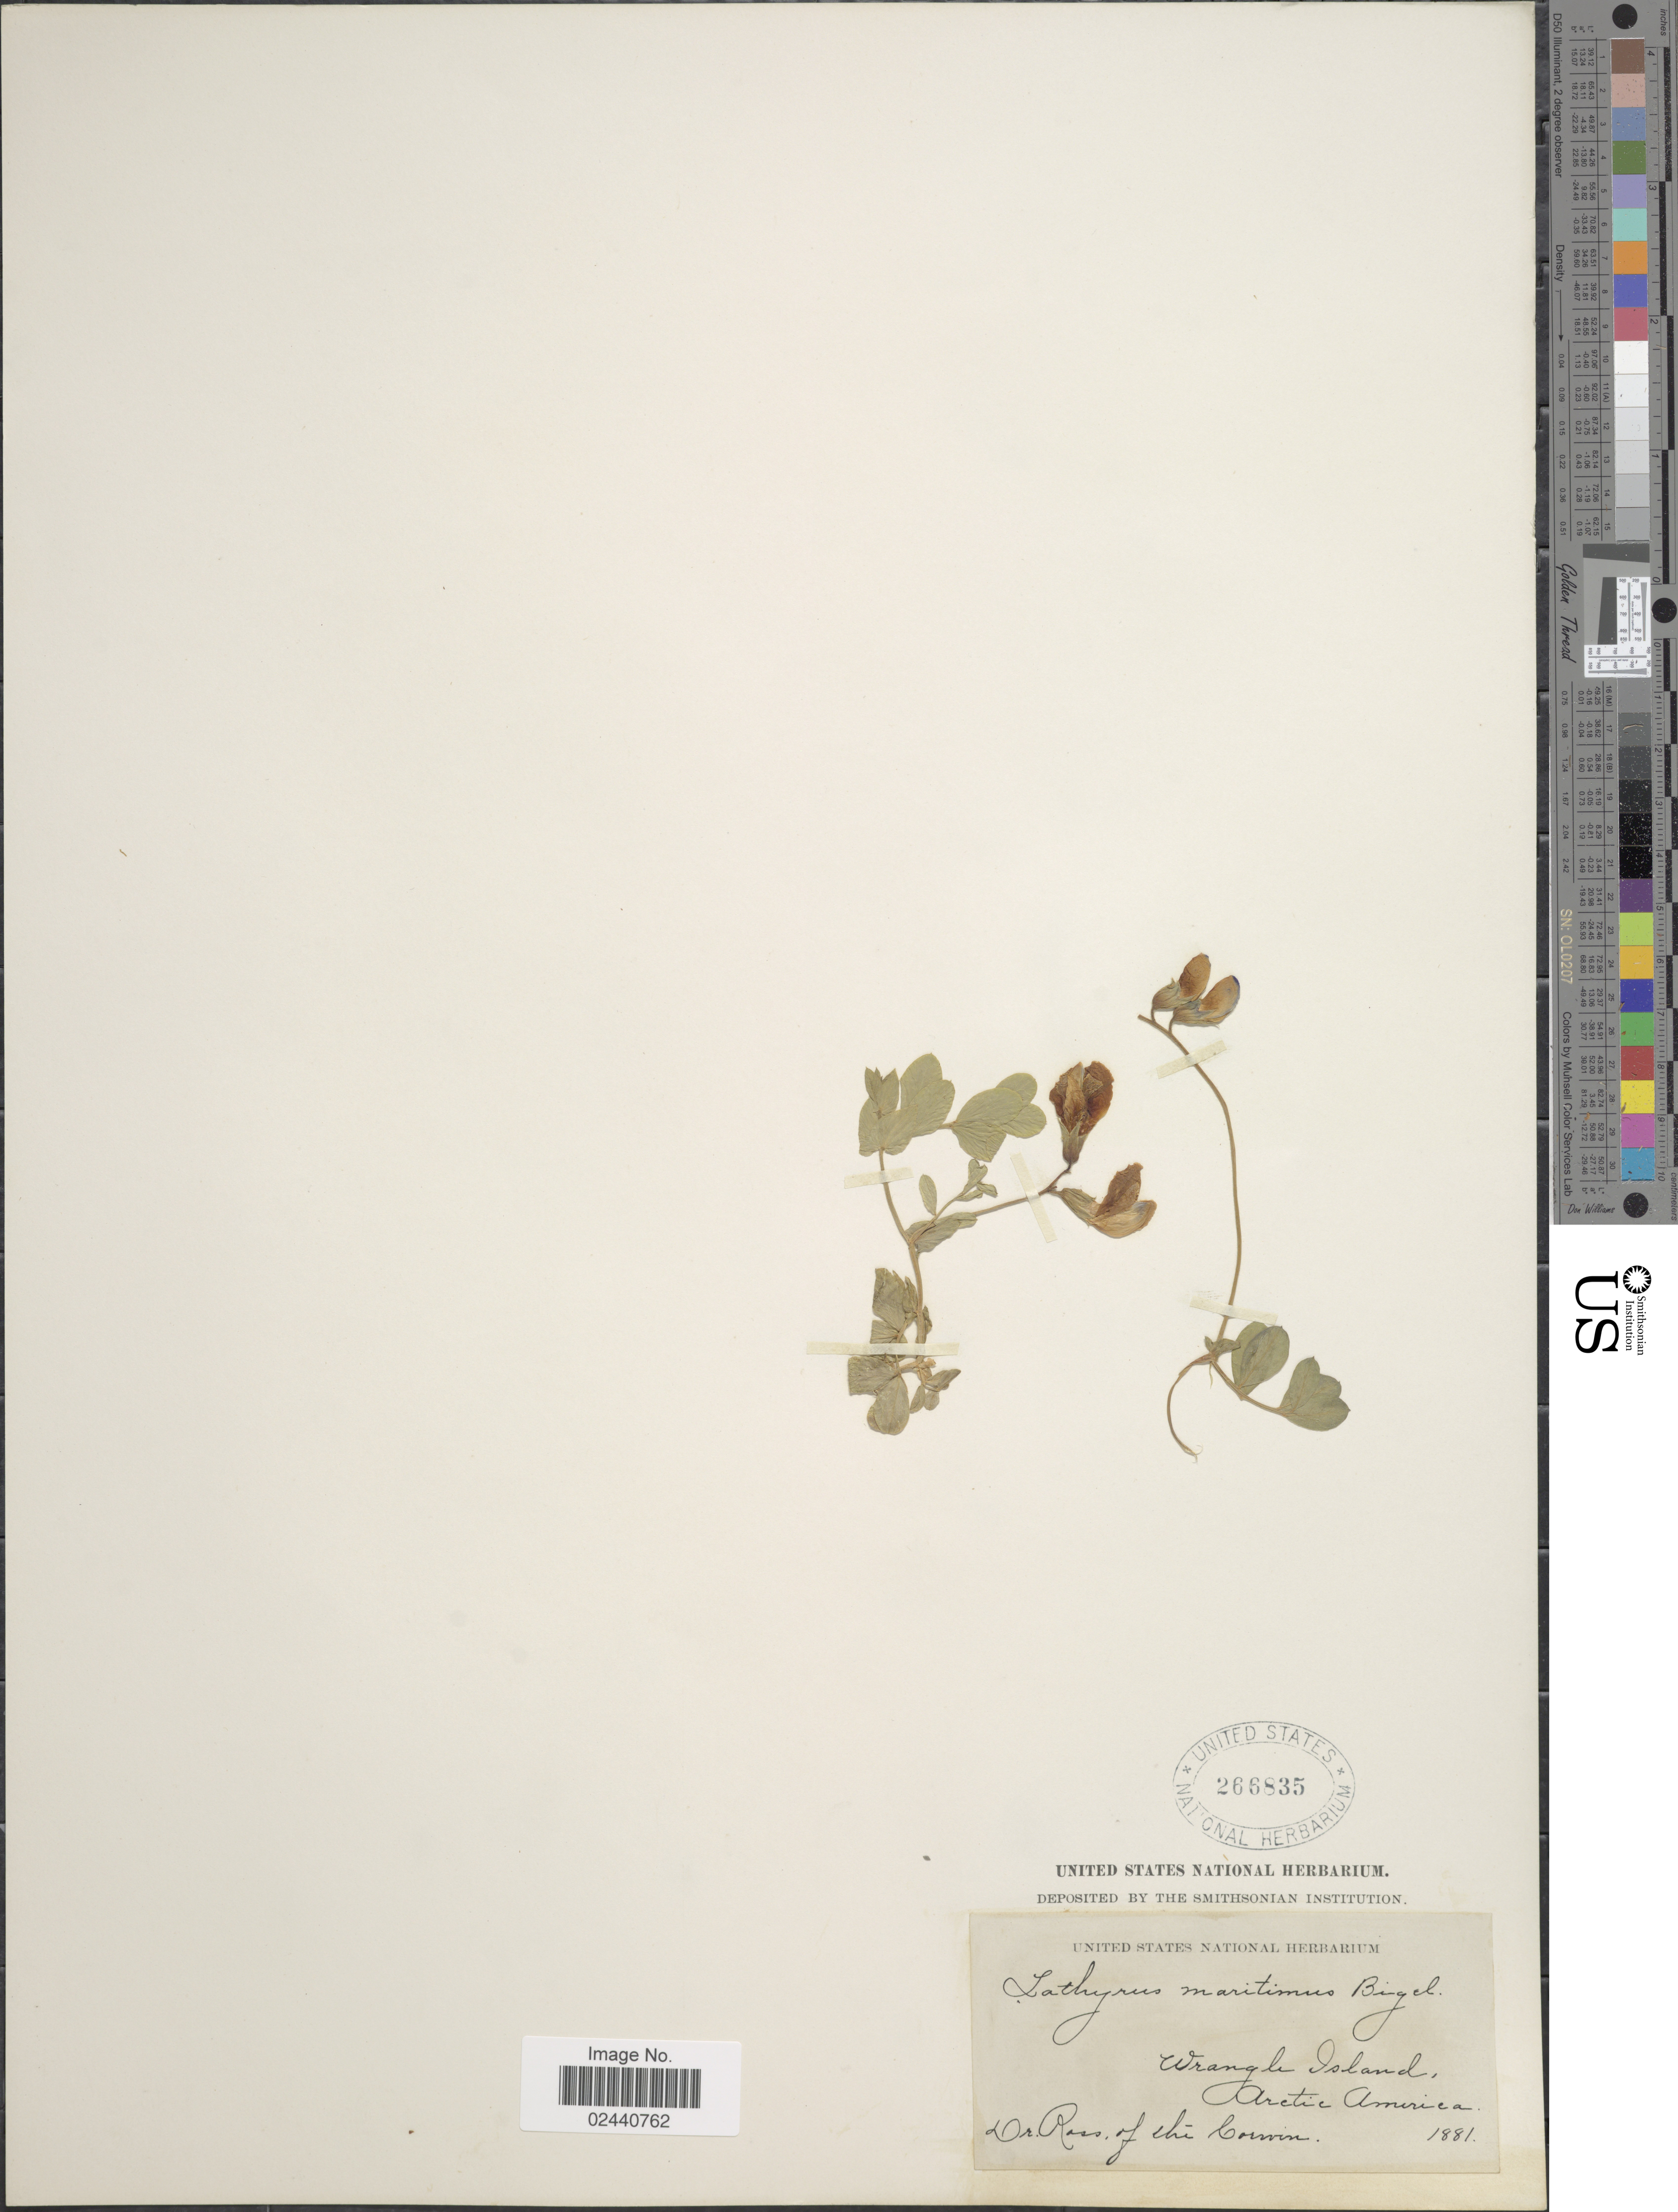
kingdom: Plantae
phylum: Tracheophyta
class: Magnoliopsida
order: Fabales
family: Fabaceae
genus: Lathyrus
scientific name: Lathyrus japonicus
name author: Willd.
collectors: Ross of the Corwin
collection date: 1881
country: Russian Federation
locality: Wrangle Island, Arctic America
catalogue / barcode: US 266835